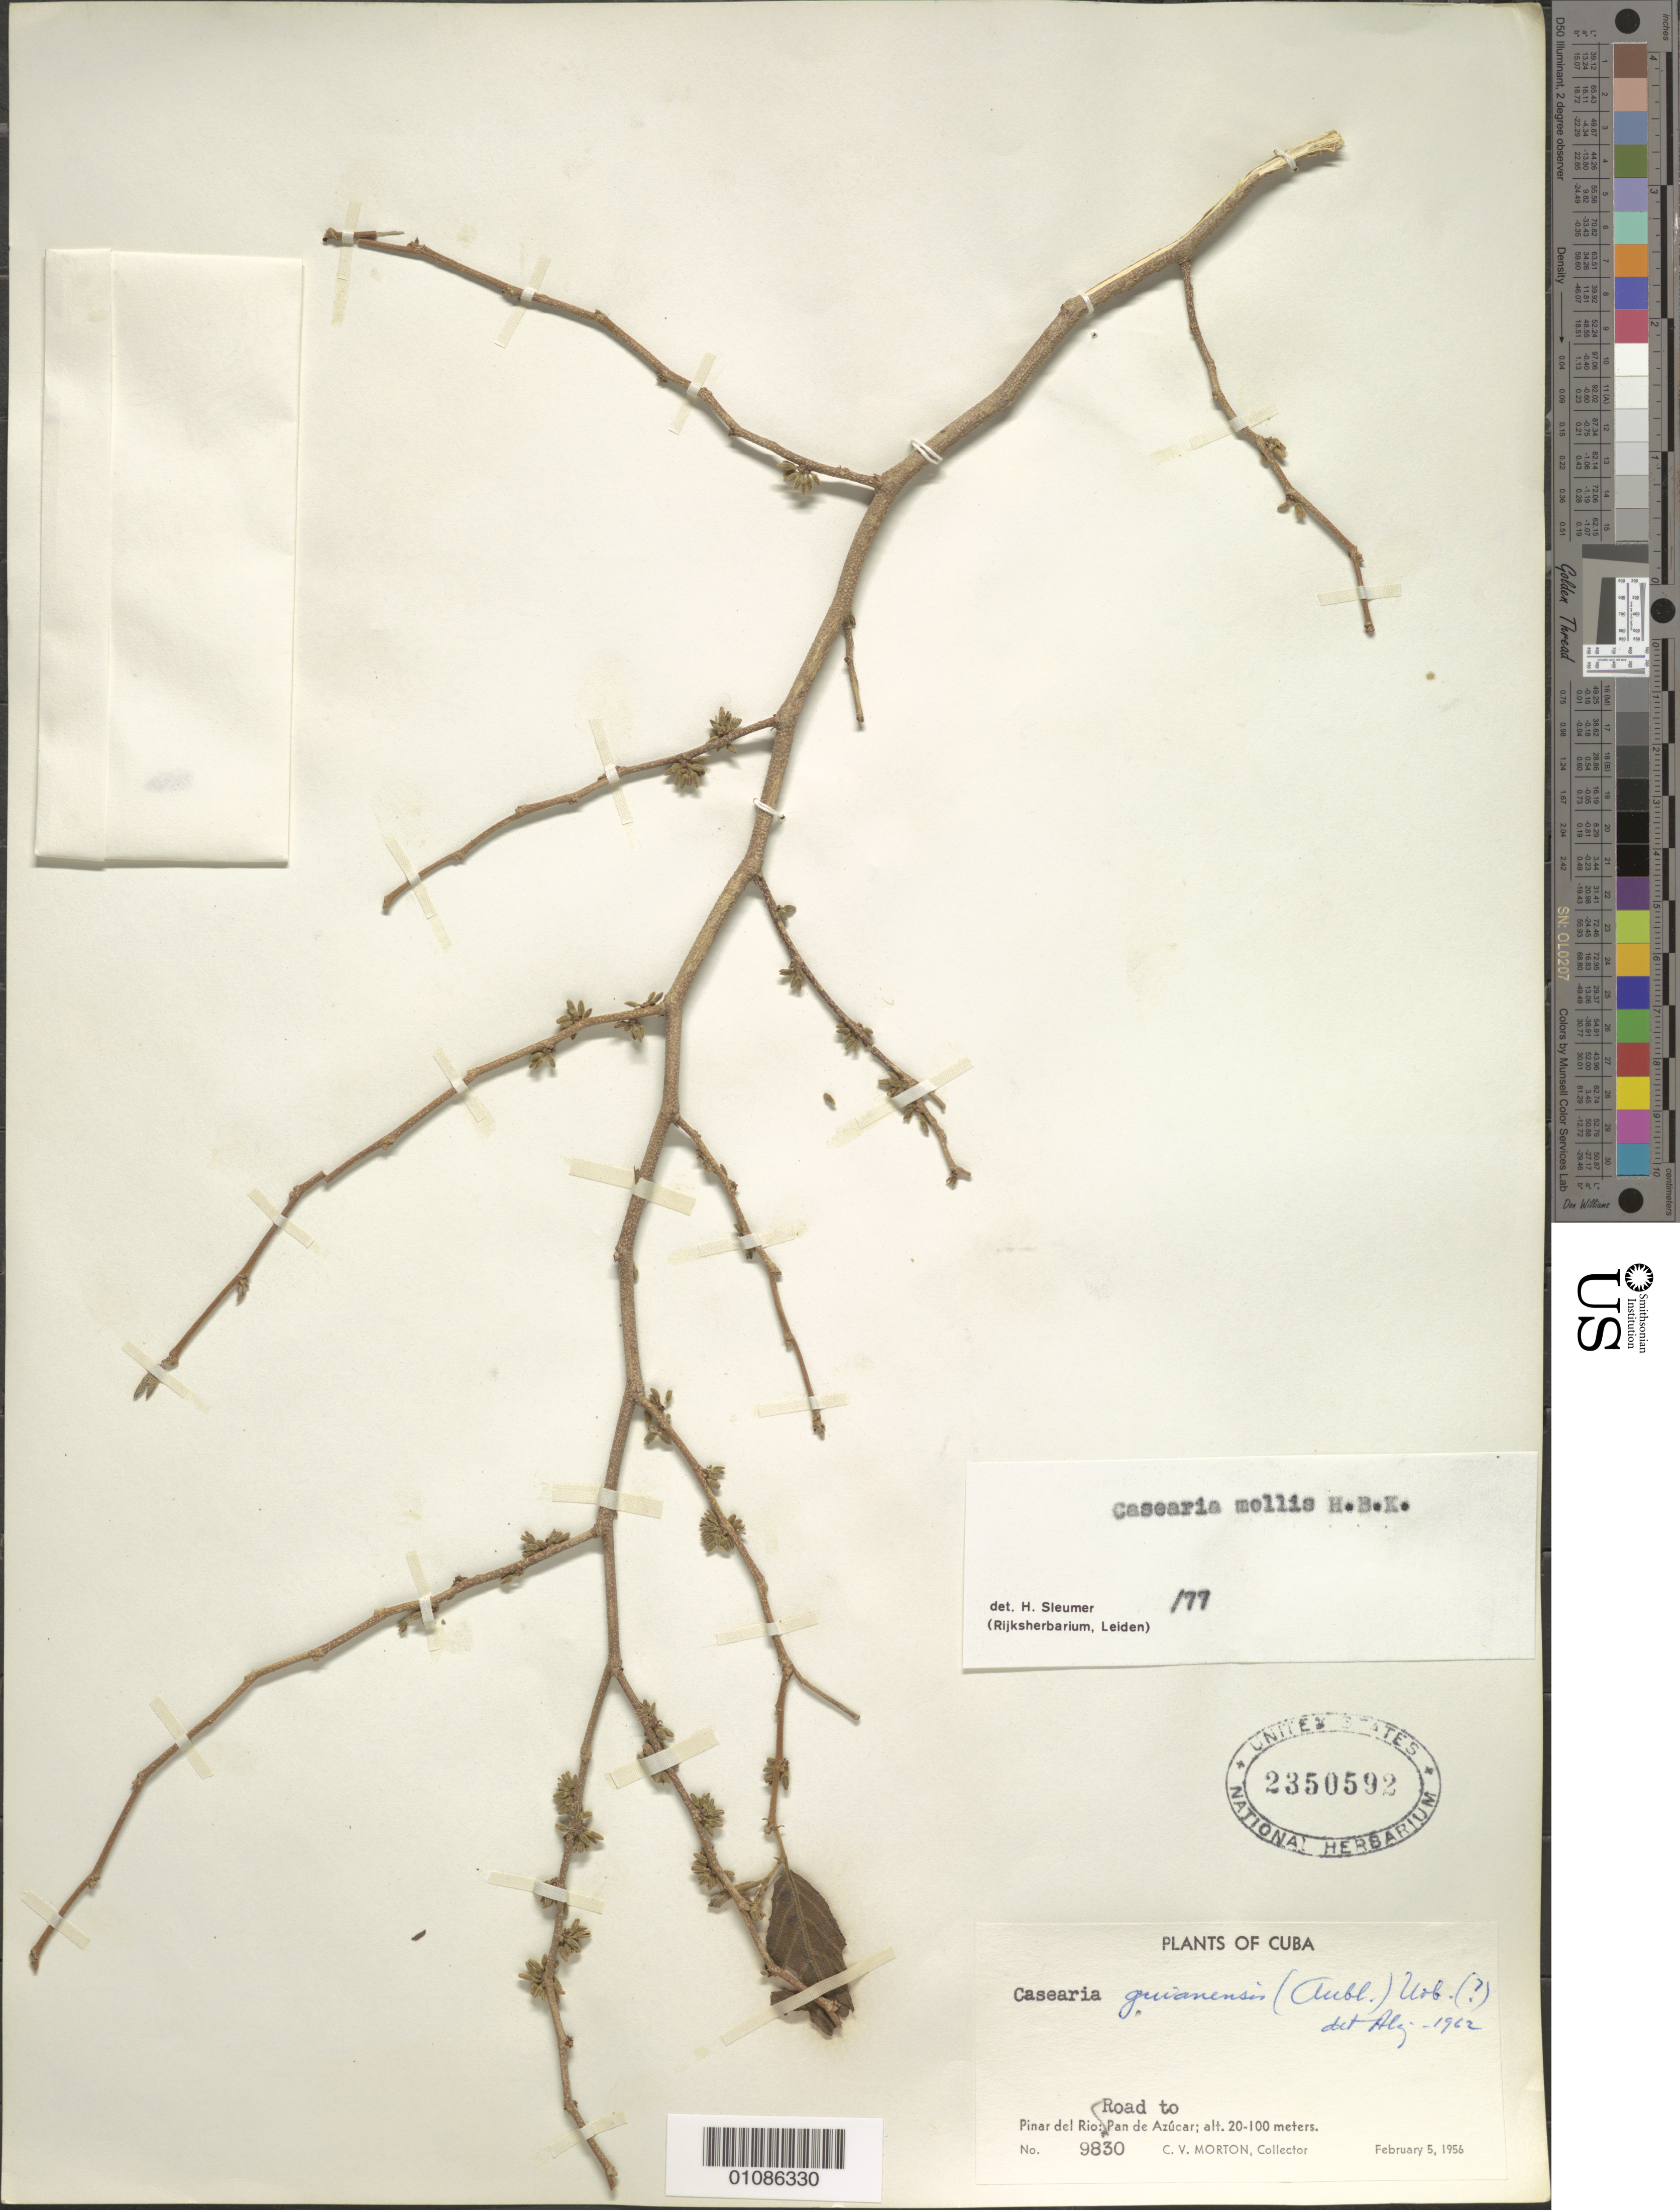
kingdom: Plantae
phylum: Tracheophyta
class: Magnoliopsida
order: Malpighiales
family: Salicaceae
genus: Casearia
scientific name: Casearia mollis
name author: Kunth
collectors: C. V. Morton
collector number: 9830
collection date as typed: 05 Feb 1956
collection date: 1956-02-05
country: Cuba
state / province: Pinar del Rio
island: Cuba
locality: Pinar del Rio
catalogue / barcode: US 2350592